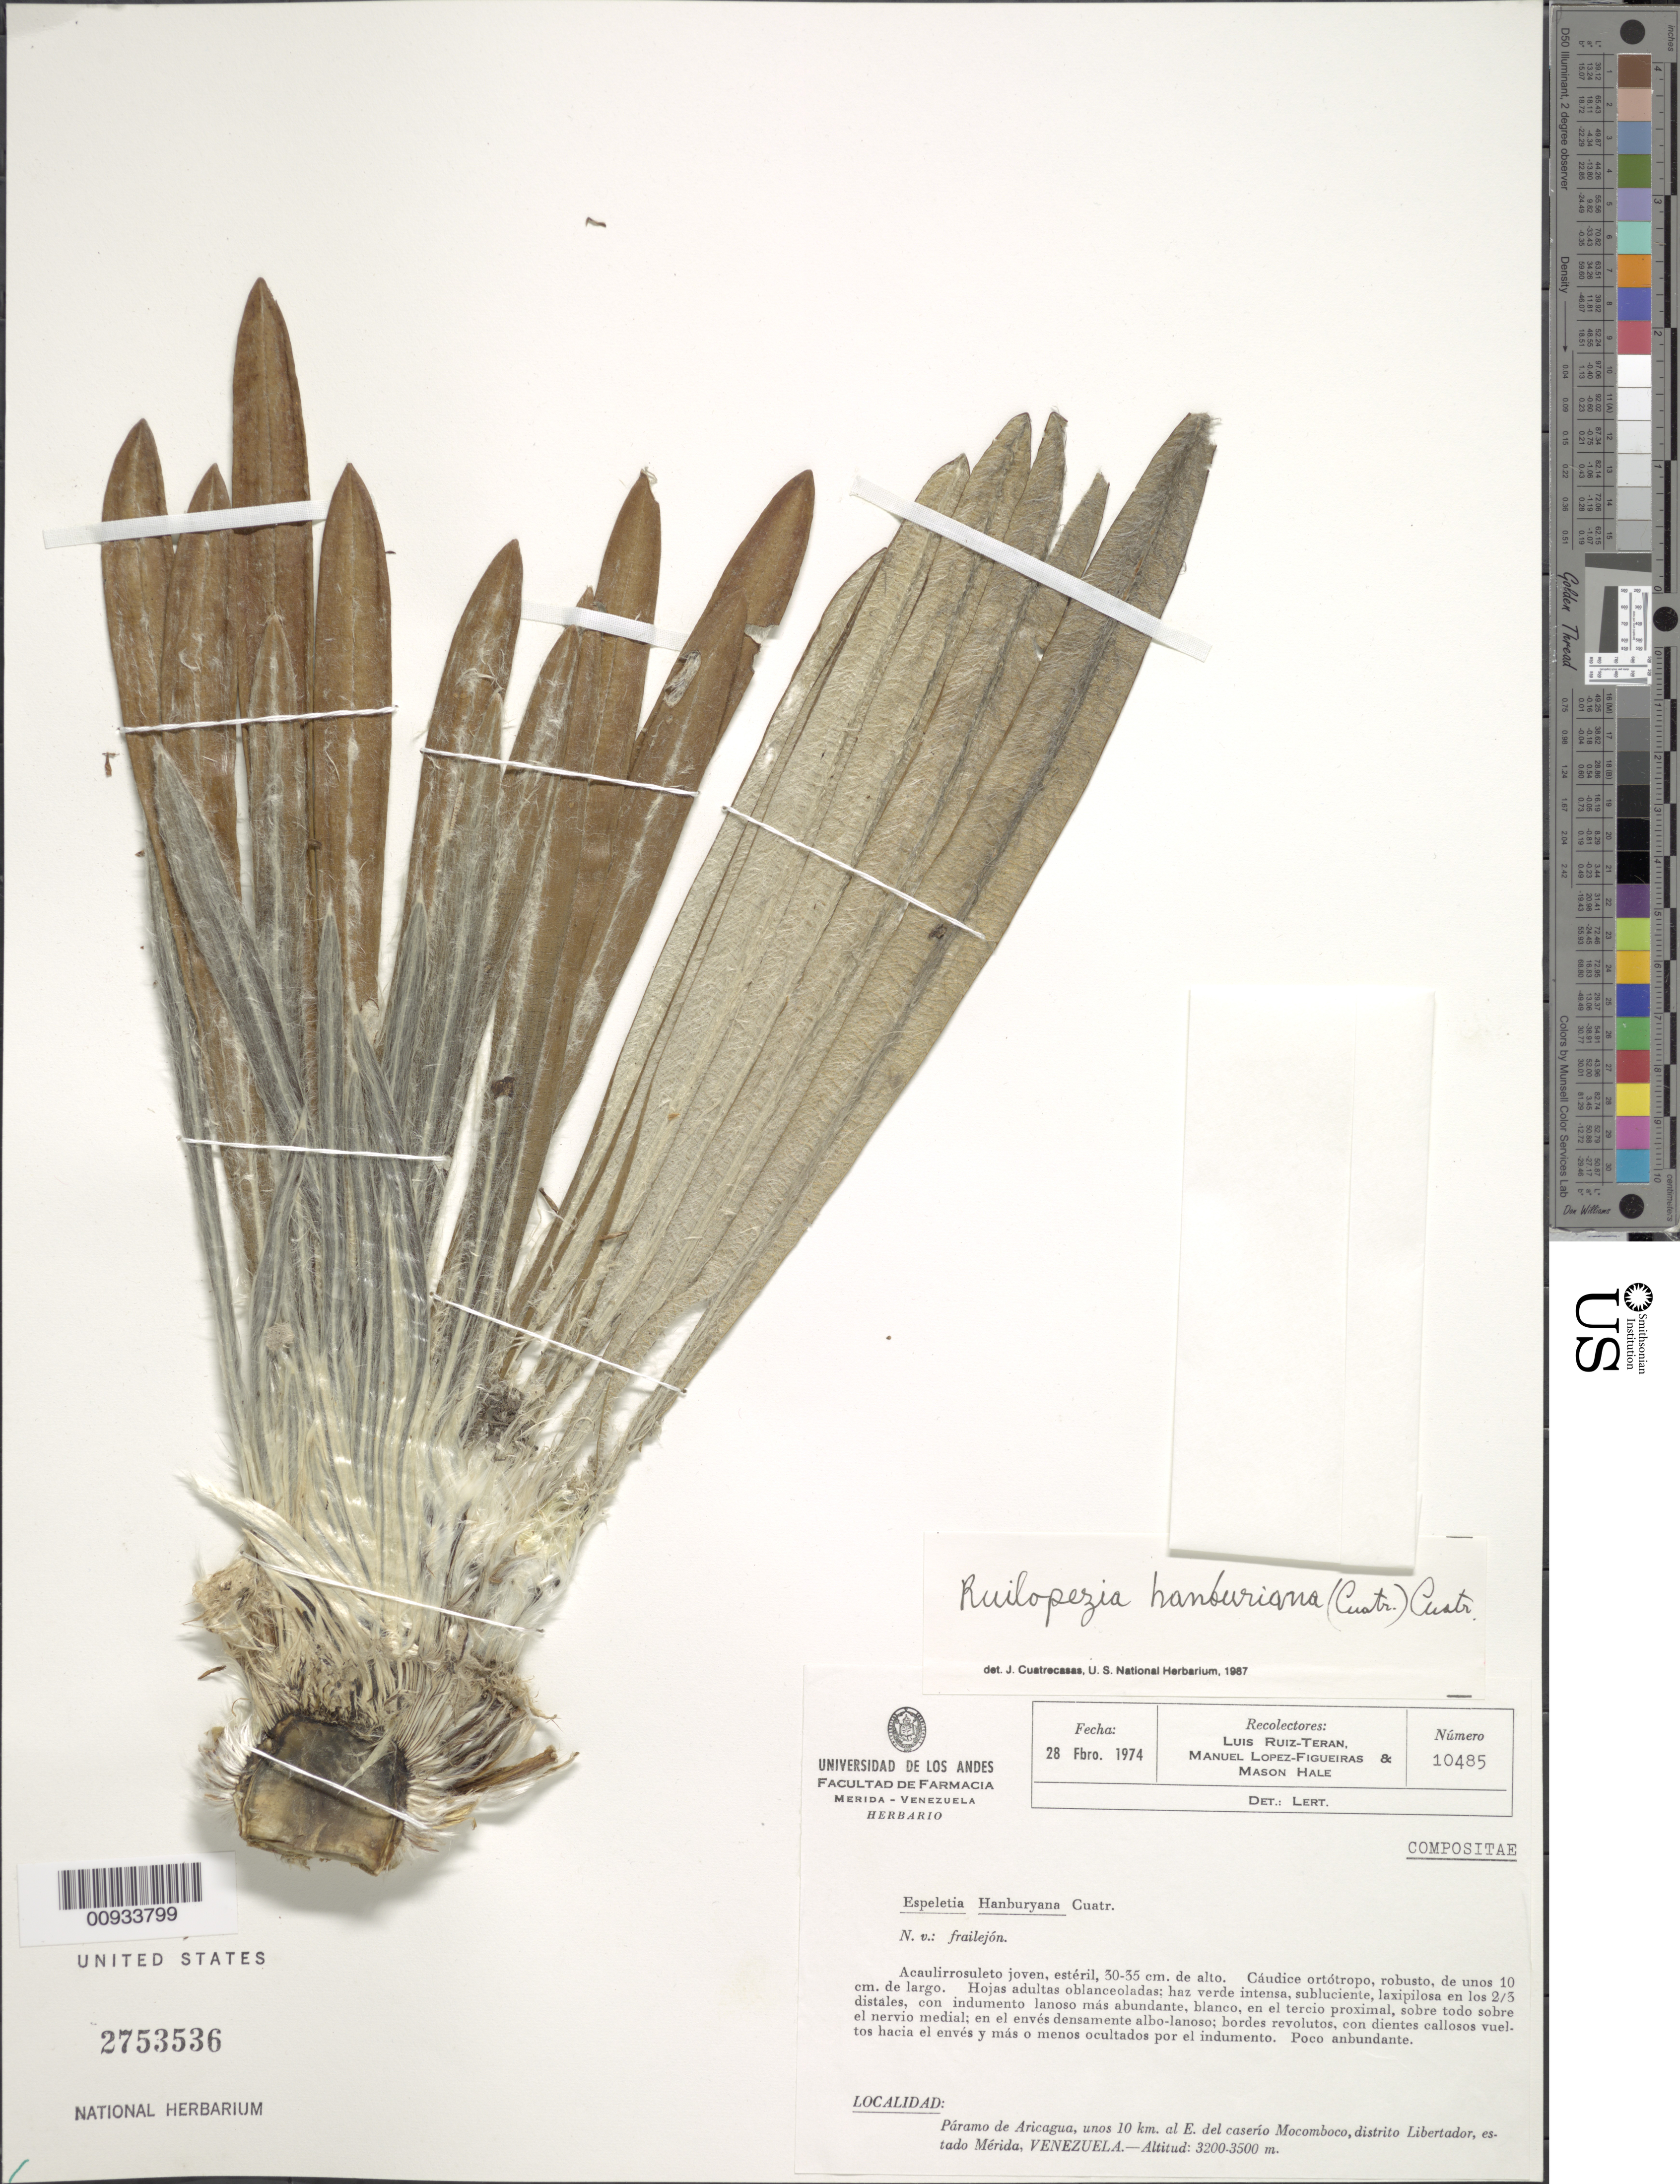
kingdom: Plantae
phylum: Tracheophyta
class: Magnoliopsida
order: Asterales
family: Asteraceae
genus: Ruilopezia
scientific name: Ruilopezia hanburiana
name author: (Cuatrec.) Cuatrec.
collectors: L. E. Ruíz-Terán, M. López Figueiras & H. Mason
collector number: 10486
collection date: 1974-02-28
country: Venezuela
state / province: Mérida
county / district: Libertador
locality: Páramo de Aricagua. Páramo de Aricagua, unos 10 km. al E. del caserio Mocomboco.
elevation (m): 3200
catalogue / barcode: US 2753536